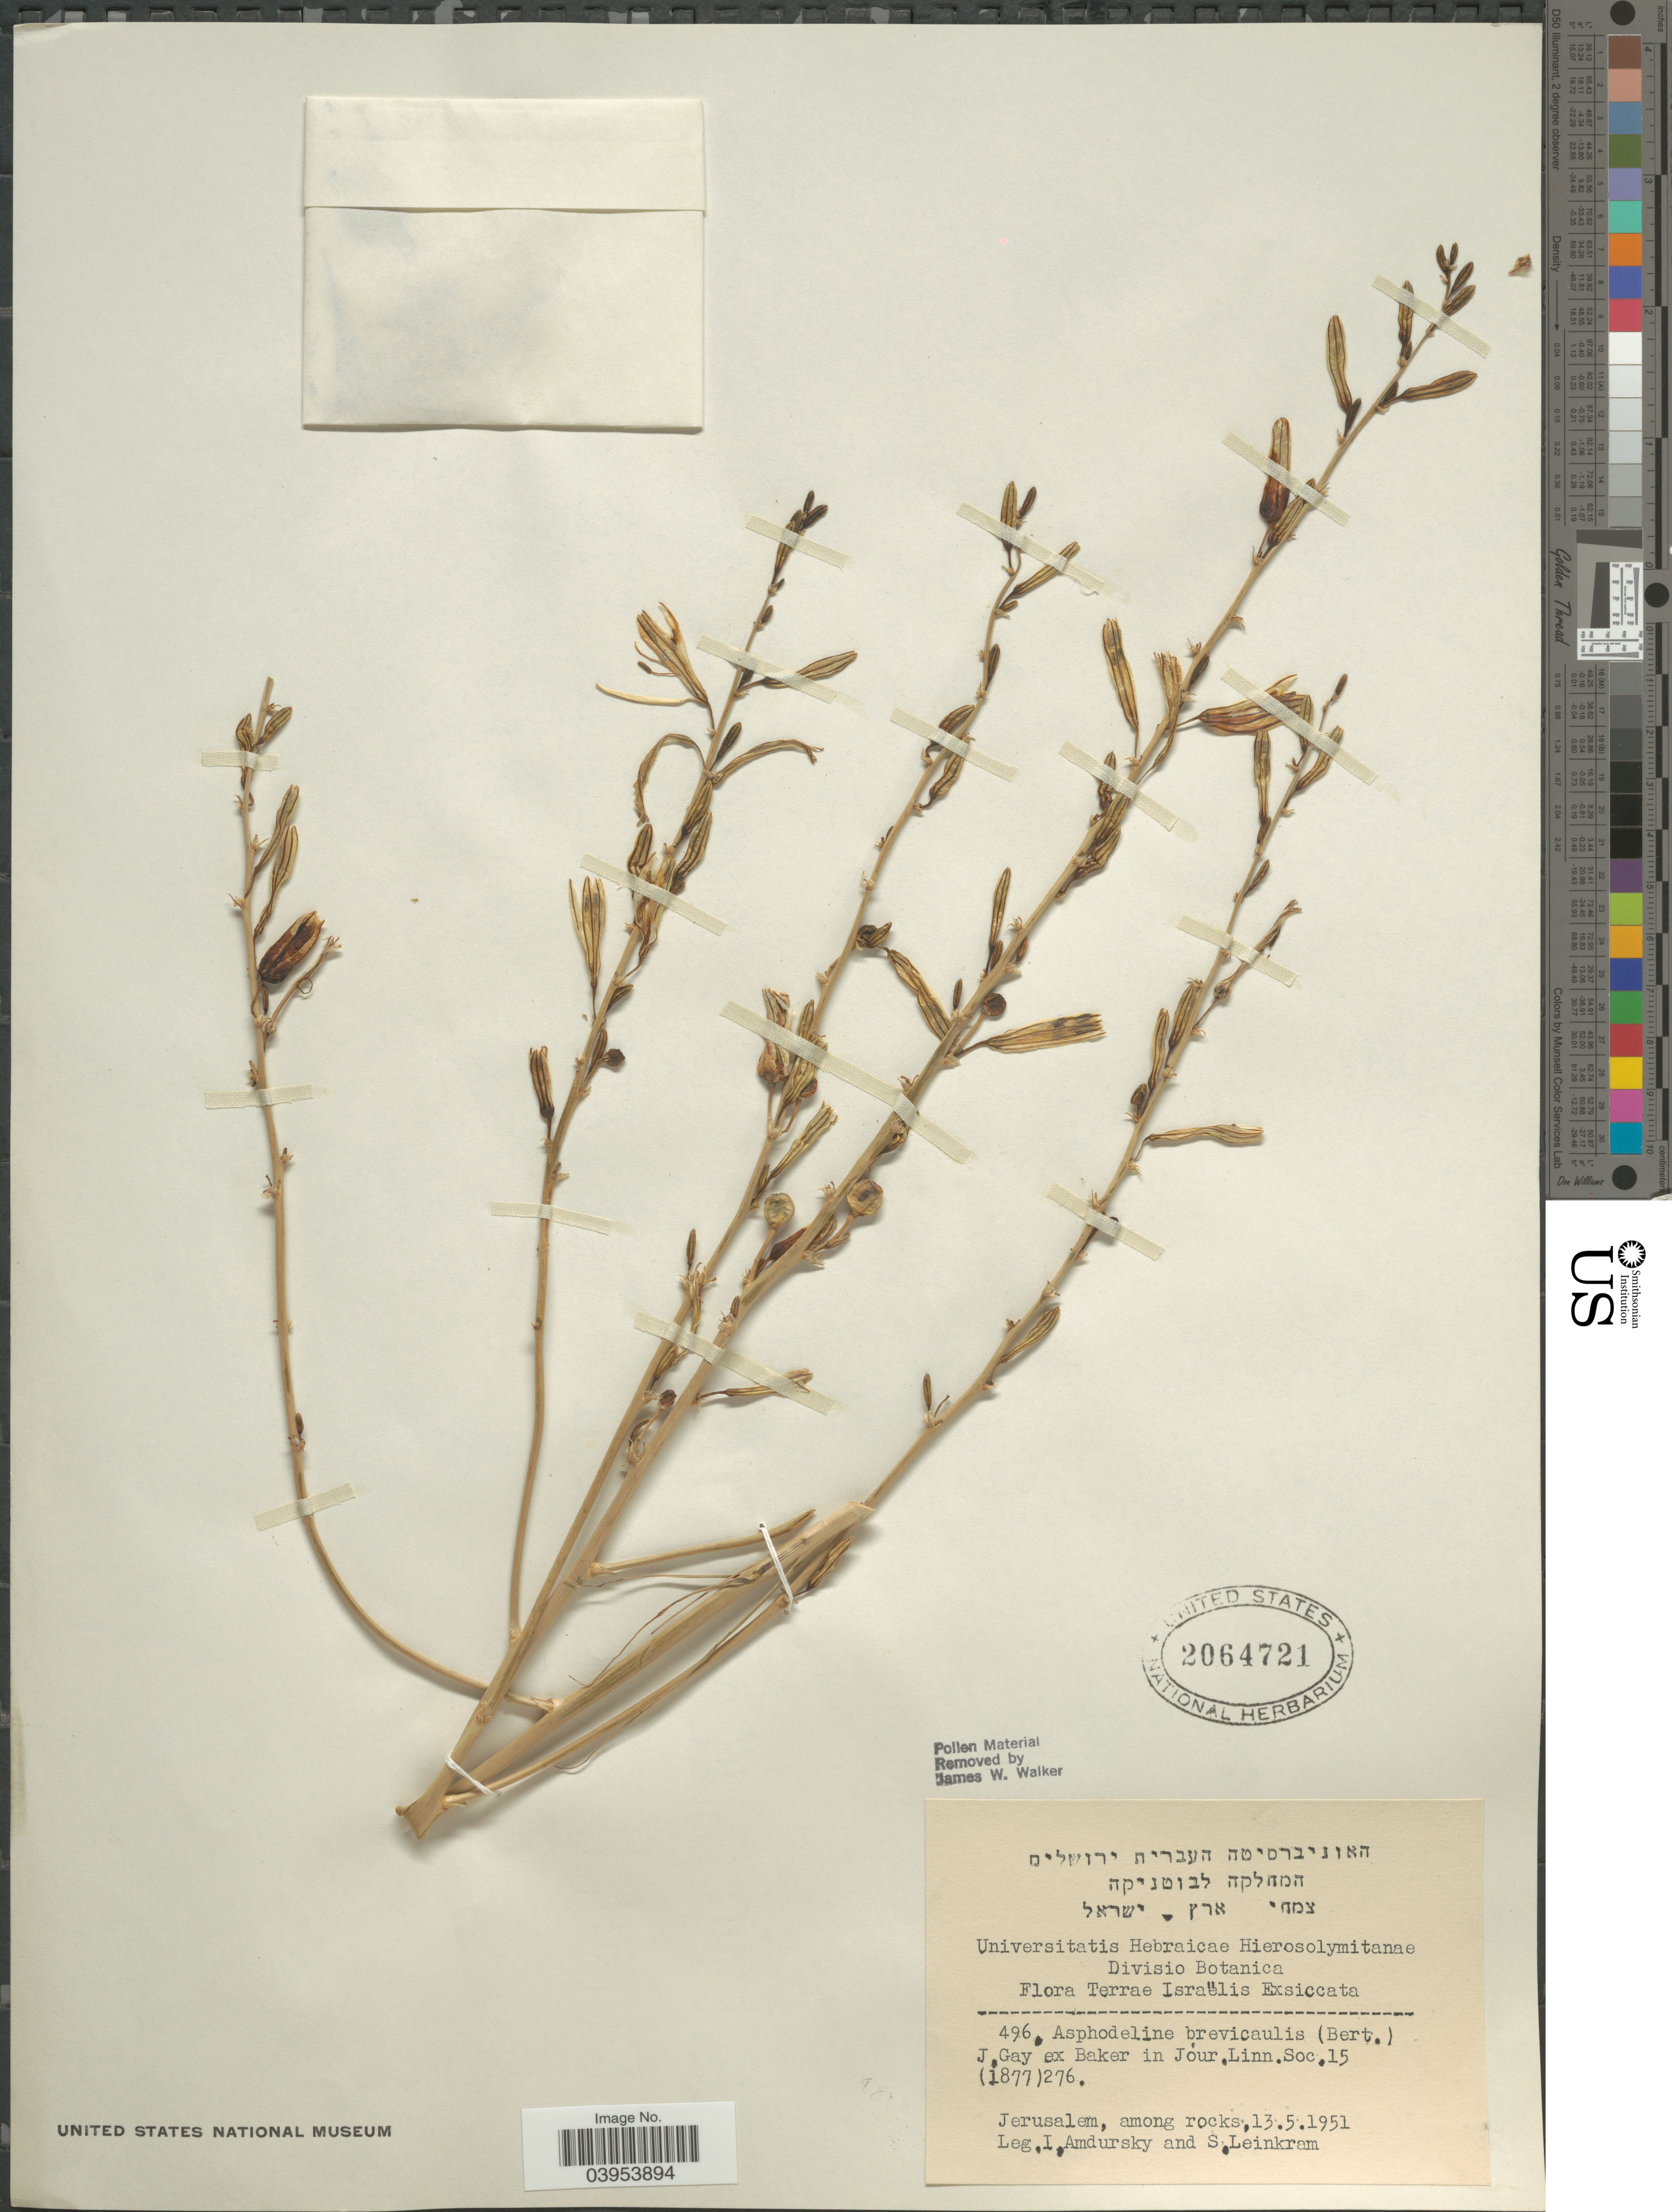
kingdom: Plantae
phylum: Tracheophyta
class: Liliopsida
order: Asparagales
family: Asphodelaceae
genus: Asphodeline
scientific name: Asphodeline brevicaulis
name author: J. Gay ex Baker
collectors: I. Amdursky & Leinkram, S.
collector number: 496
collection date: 1951-05-13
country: Israel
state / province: Jerusalem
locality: Terrae Israëlis.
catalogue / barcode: US 2064721